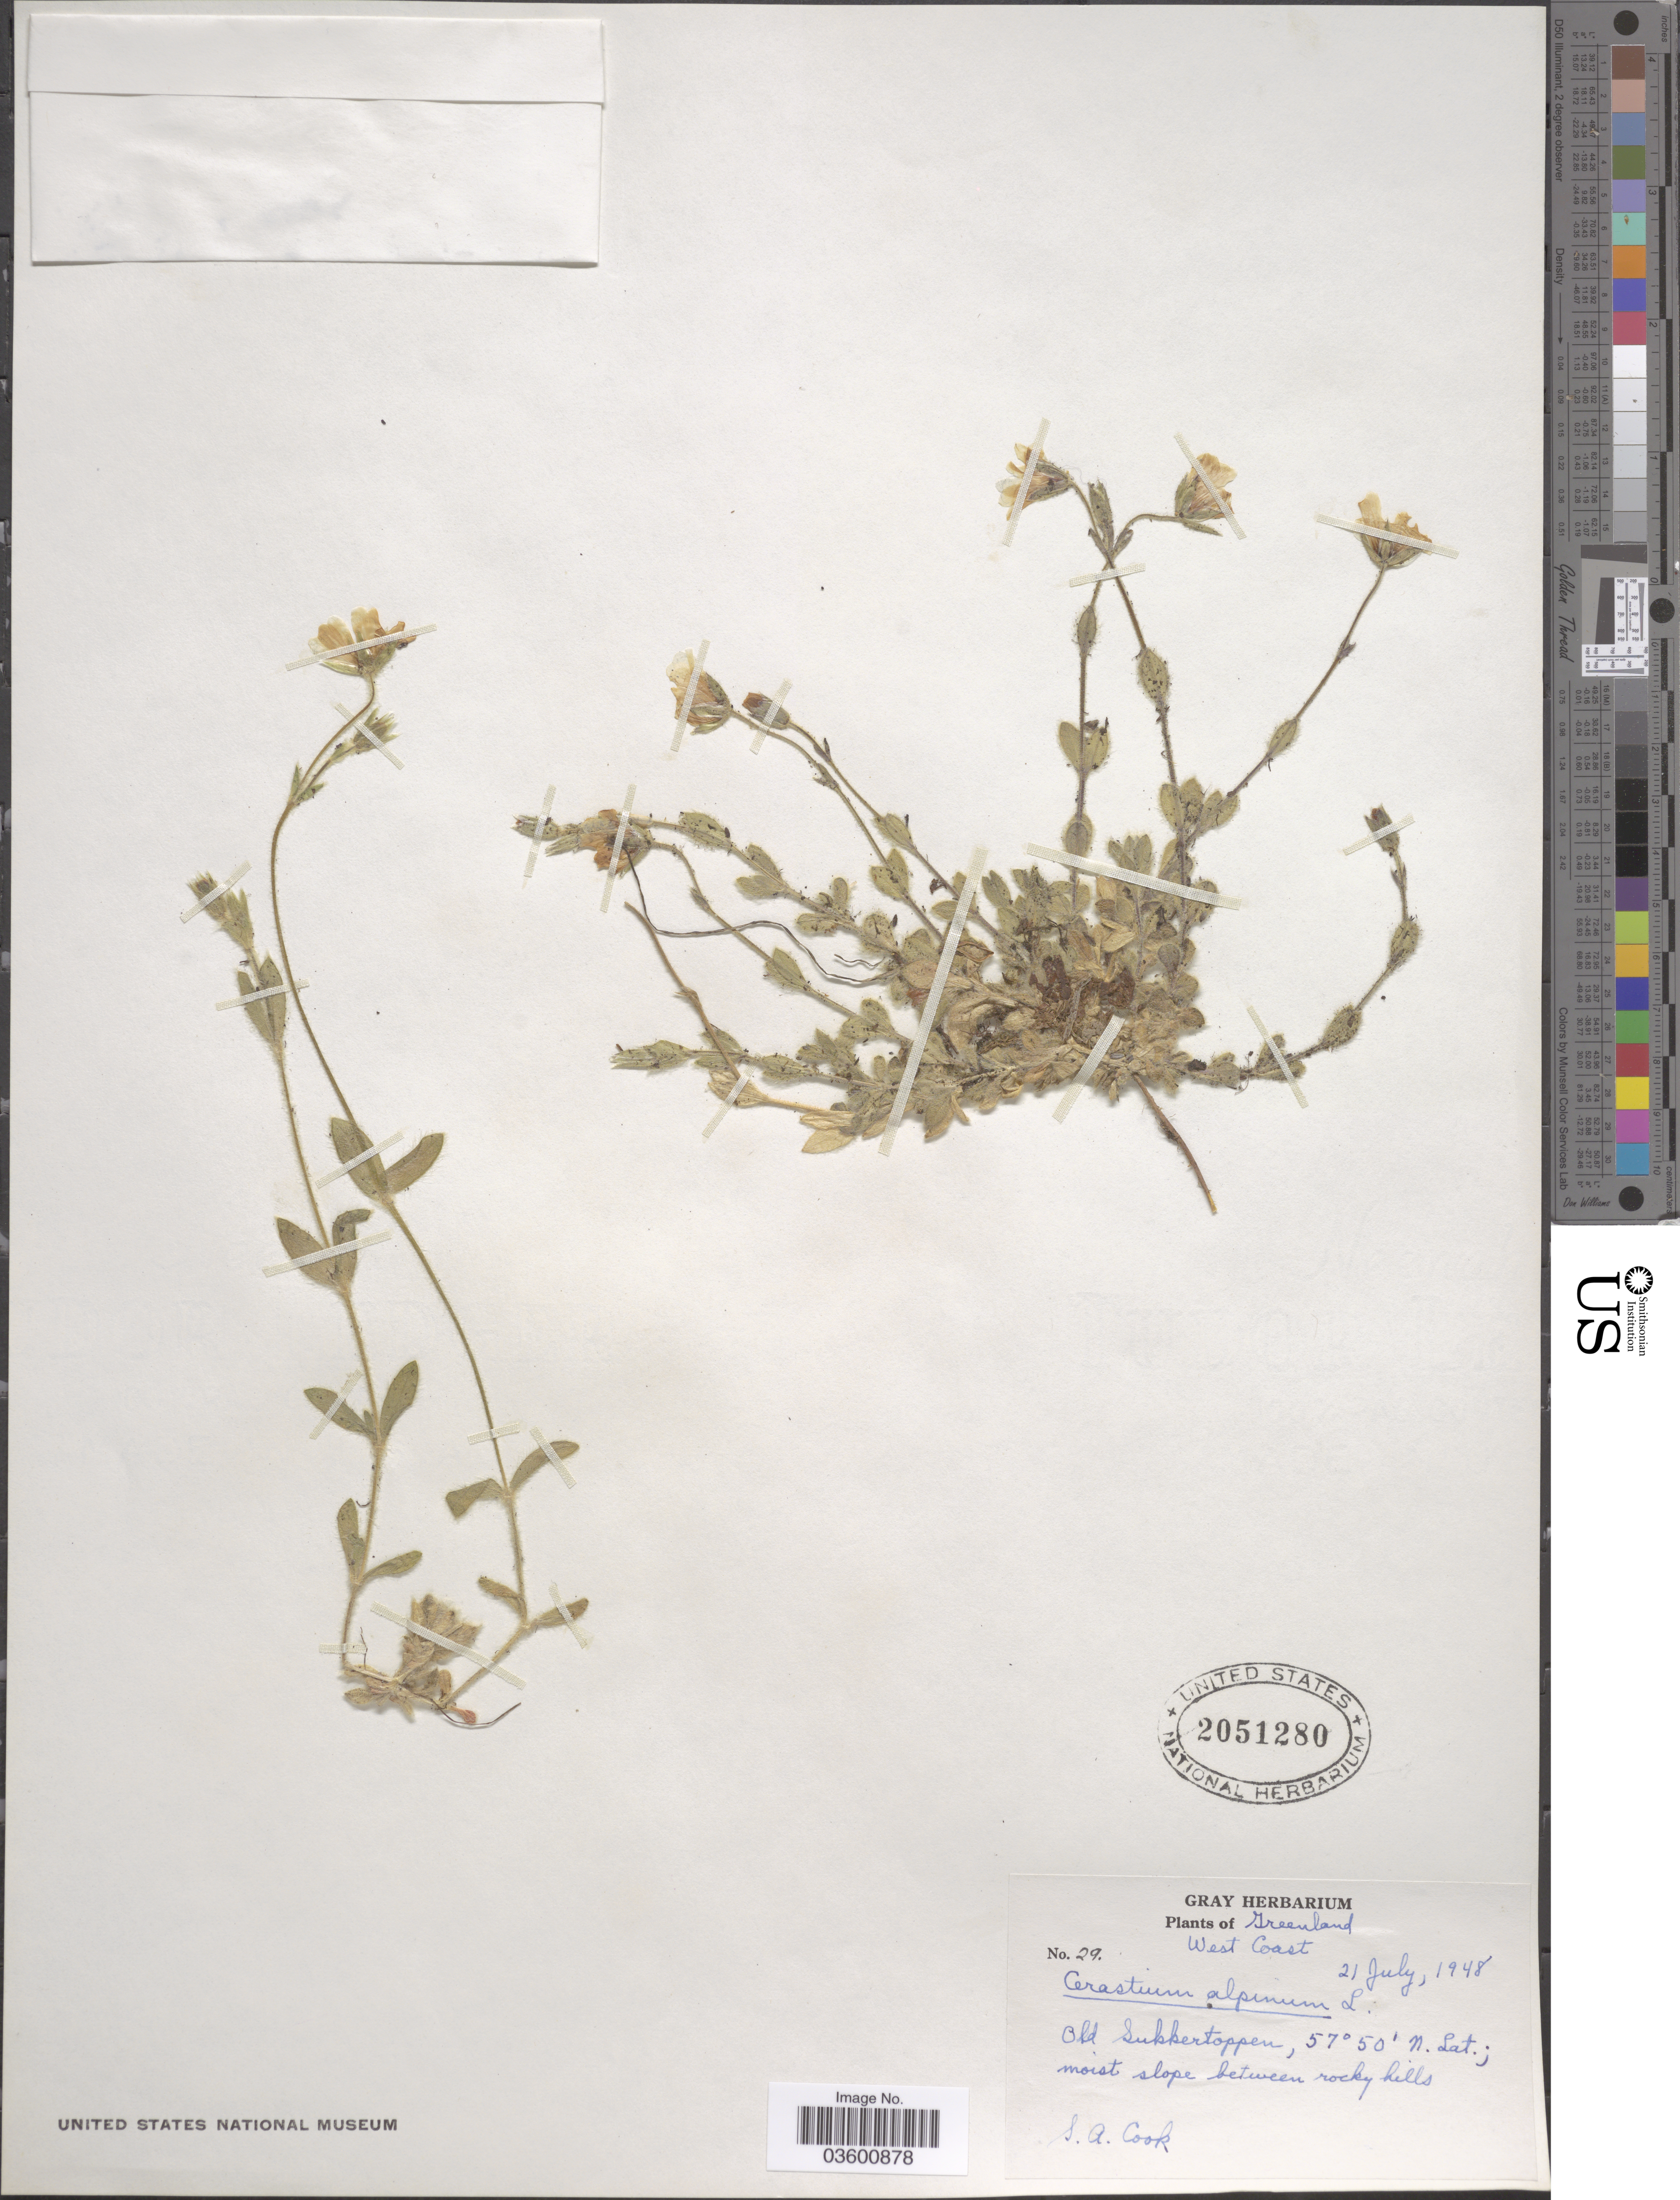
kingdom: Plantae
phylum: Tracheophyta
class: Magnoliopsida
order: Caryophyllales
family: Caryophyllaceae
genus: Cerastium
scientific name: Cerastium alpinum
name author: L.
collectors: S. A. Cook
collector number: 29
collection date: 1948-07-21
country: Greenland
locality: West Coast. Old Sukkertoppen.; moist slope between rocky hills.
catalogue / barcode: US 2051280